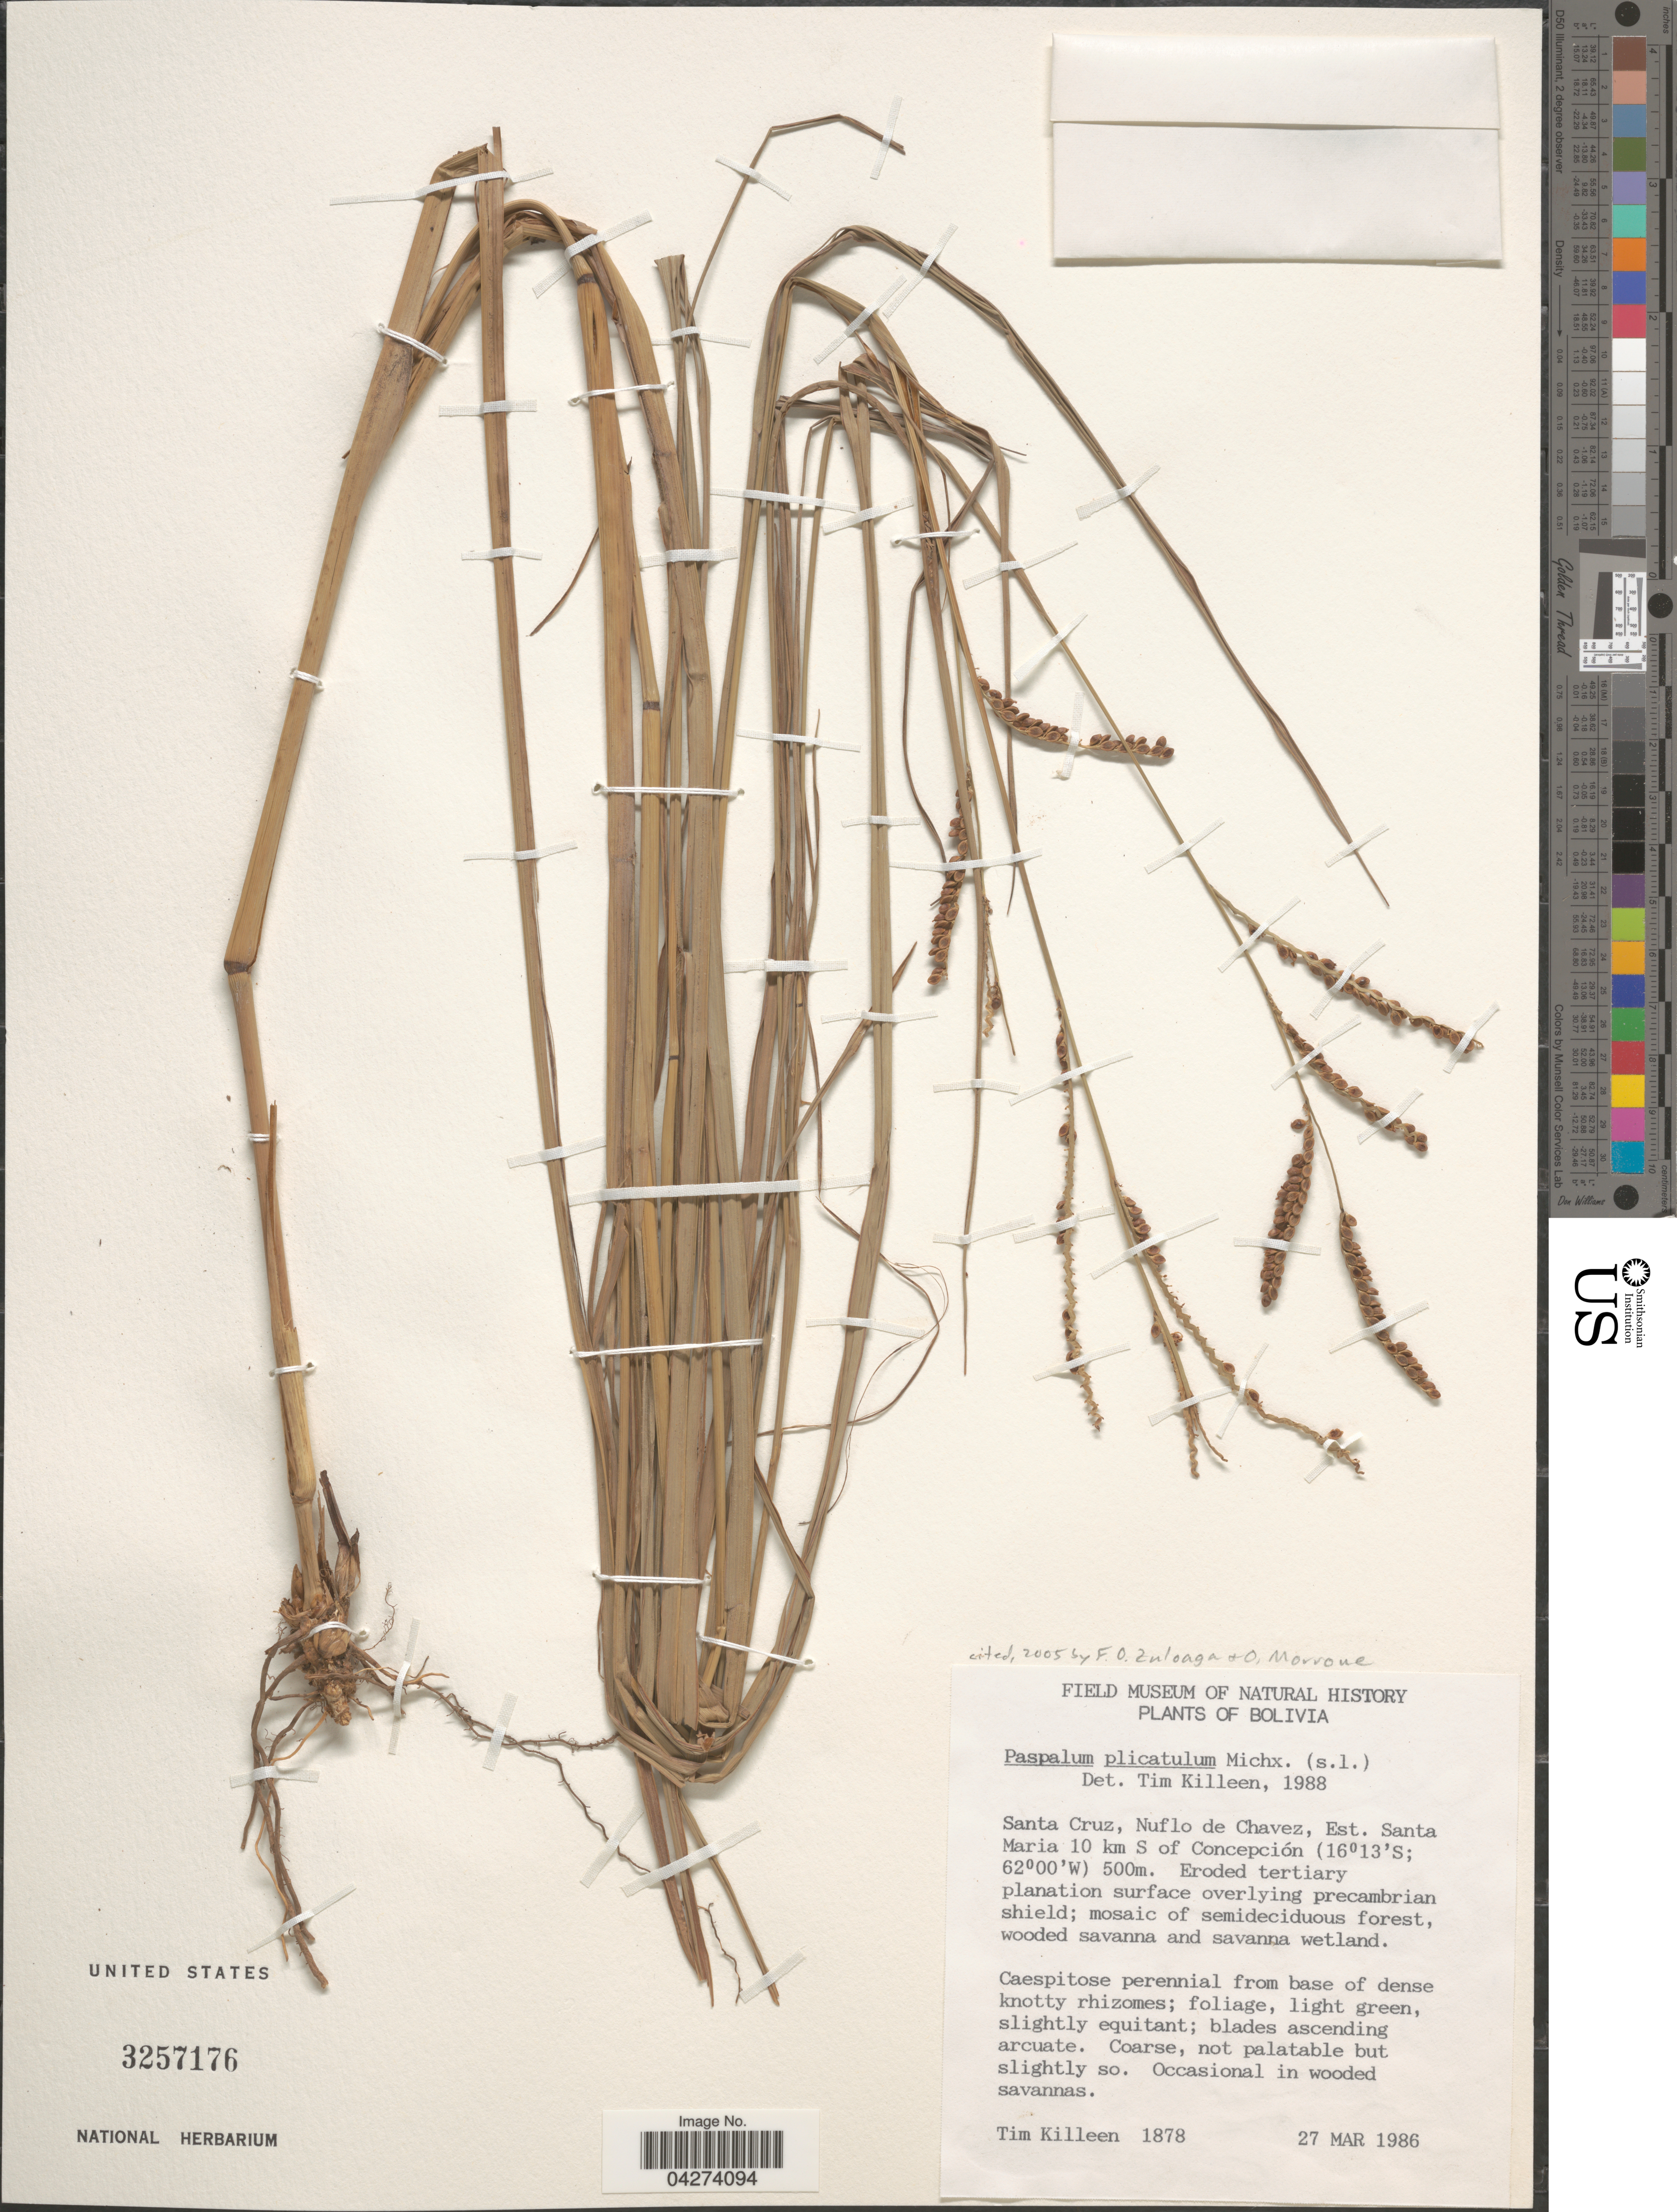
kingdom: Plantae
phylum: Tracheophyta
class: Liliopsida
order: Poales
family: Poaceae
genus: Paspalum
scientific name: Paspalum plicatulum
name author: Michx.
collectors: T. J. Killeen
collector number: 1878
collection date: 1986-03-27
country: Bolivia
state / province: Santa Cruz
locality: Nuflo de Chavez, Est. Santa Maria 10 km S of Concepción.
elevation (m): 500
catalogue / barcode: US 3257176